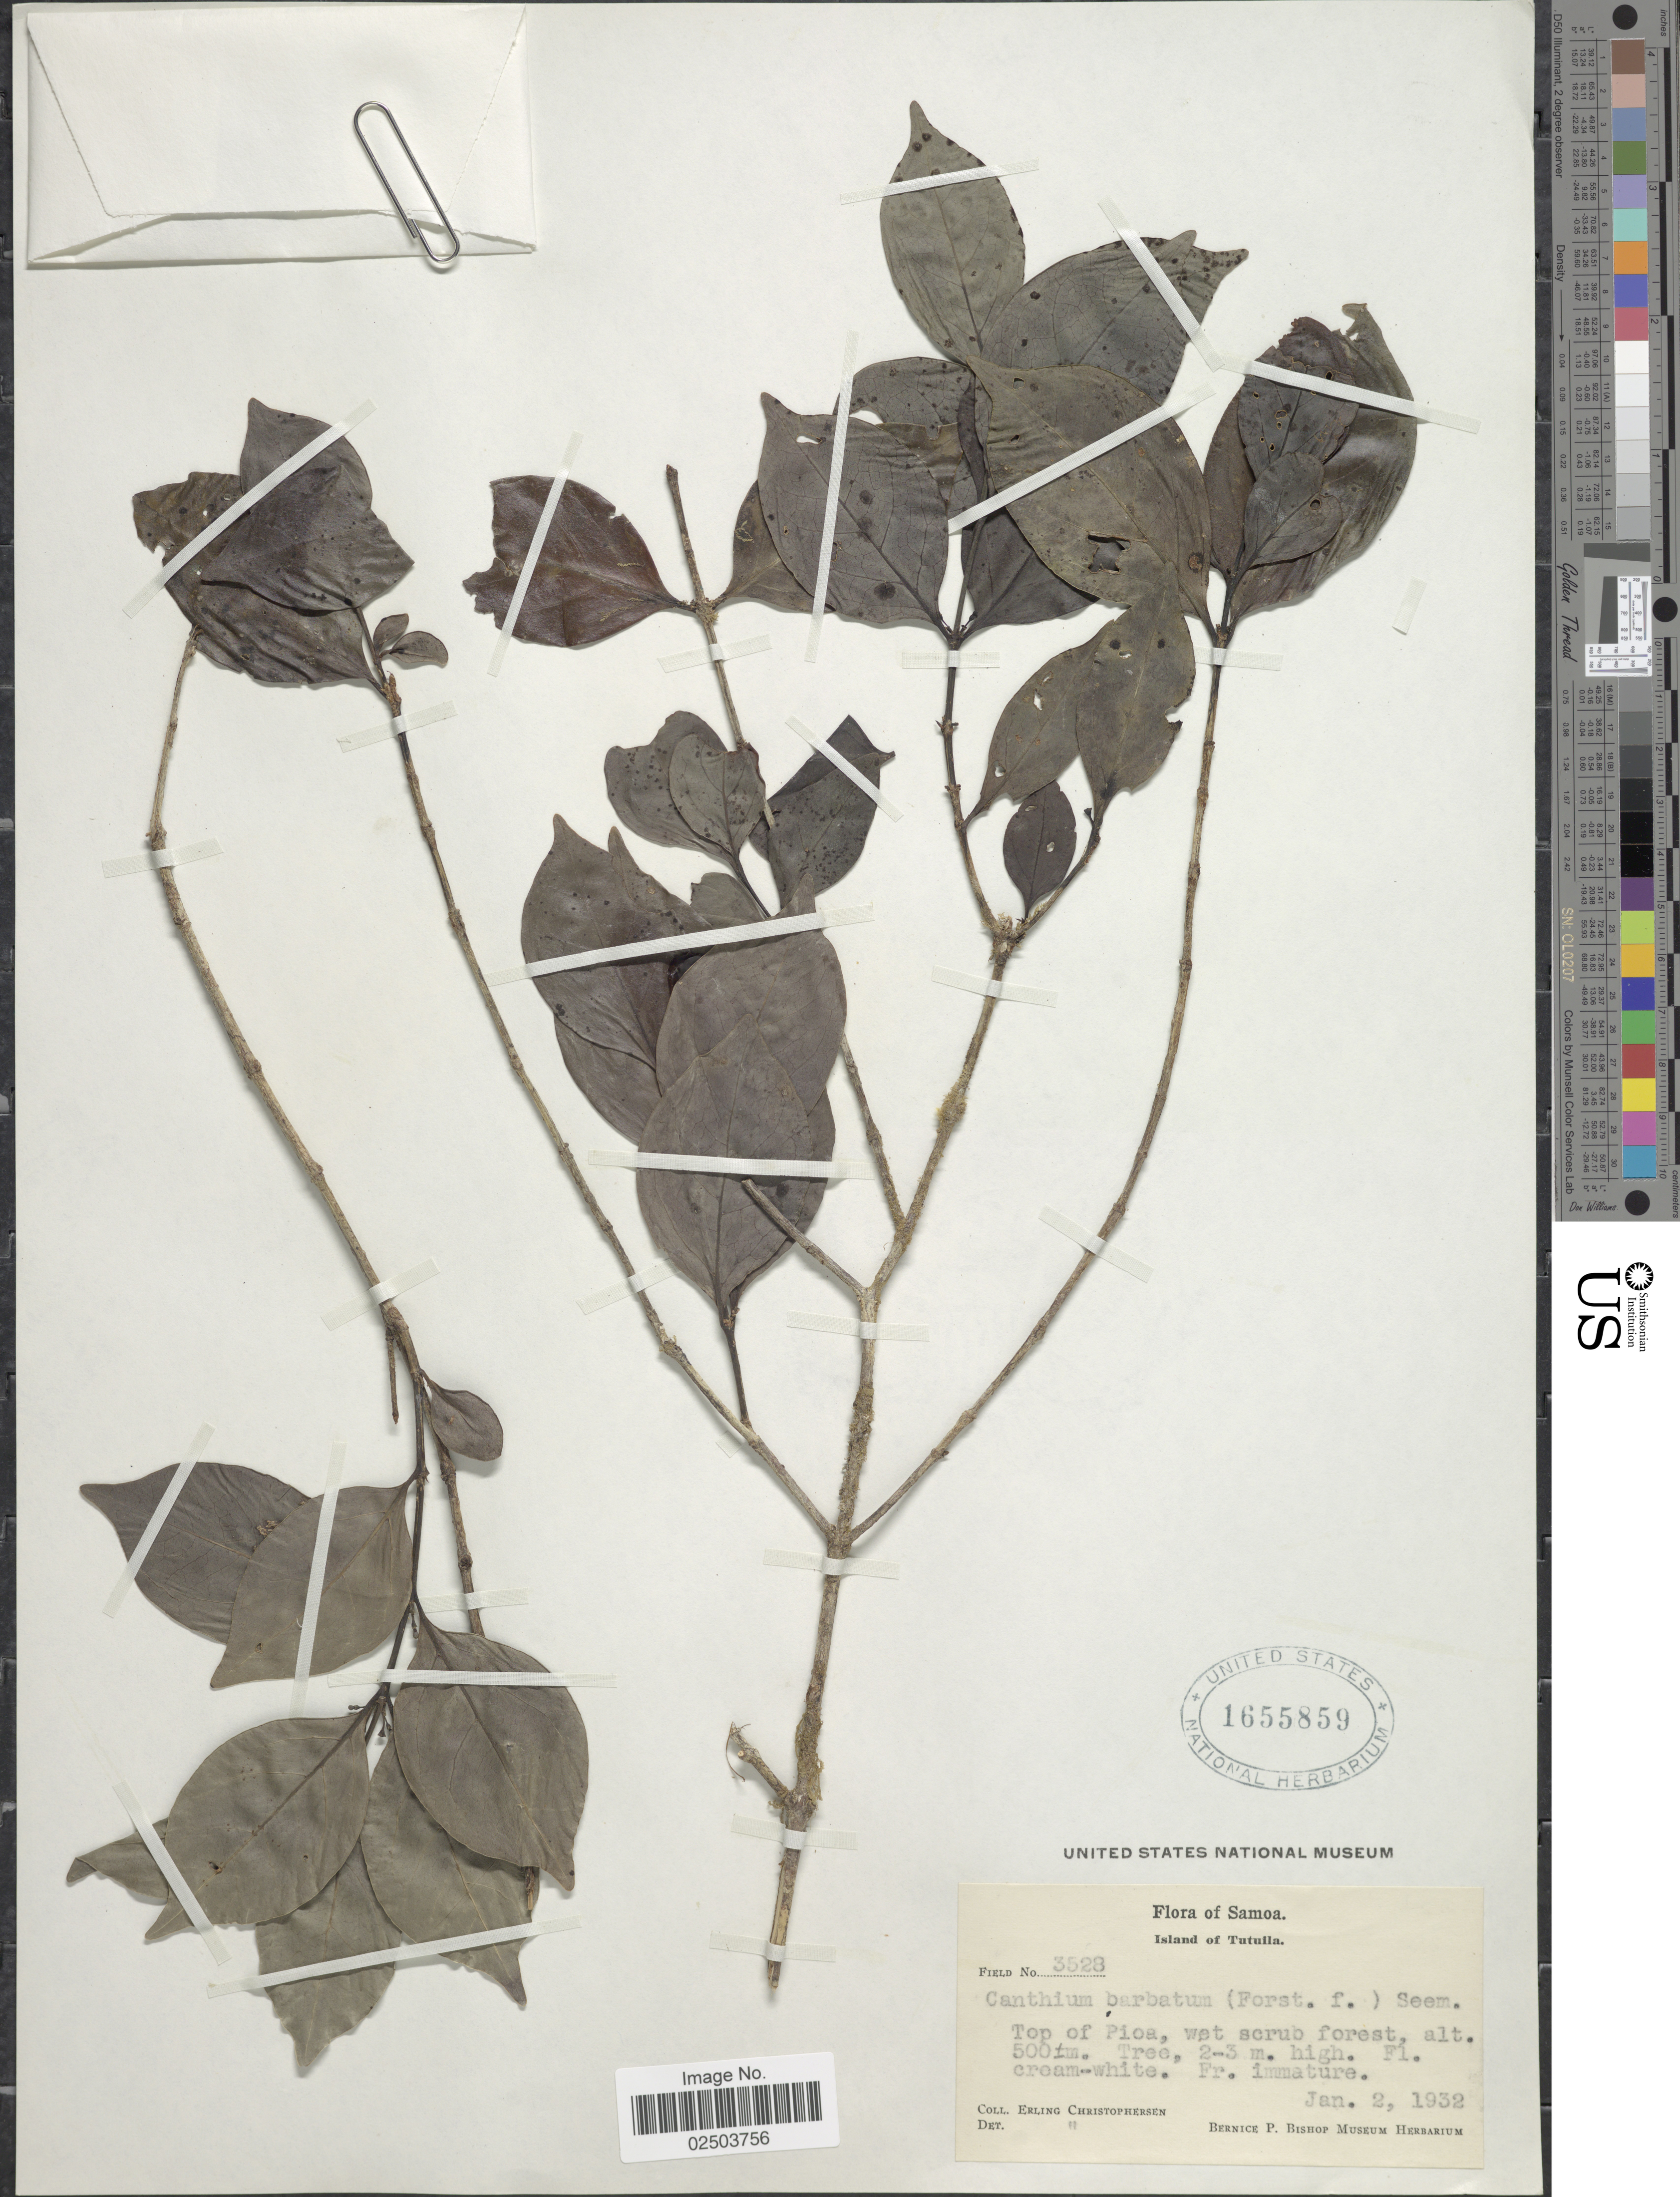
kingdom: Plantae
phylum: Tracheophyta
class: Magnoliopsida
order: Gentianales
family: Rubiaceae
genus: Canthium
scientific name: Canthium barbatum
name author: (G. Forst.) Seem.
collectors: E. Christophersen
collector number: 3528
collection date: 1932-01-02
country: American Samoa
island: Tutuila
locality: Island of Tutuila. Top of Pioa, wet scrub forest, Samoa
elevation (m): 500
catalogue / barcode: US 1655859